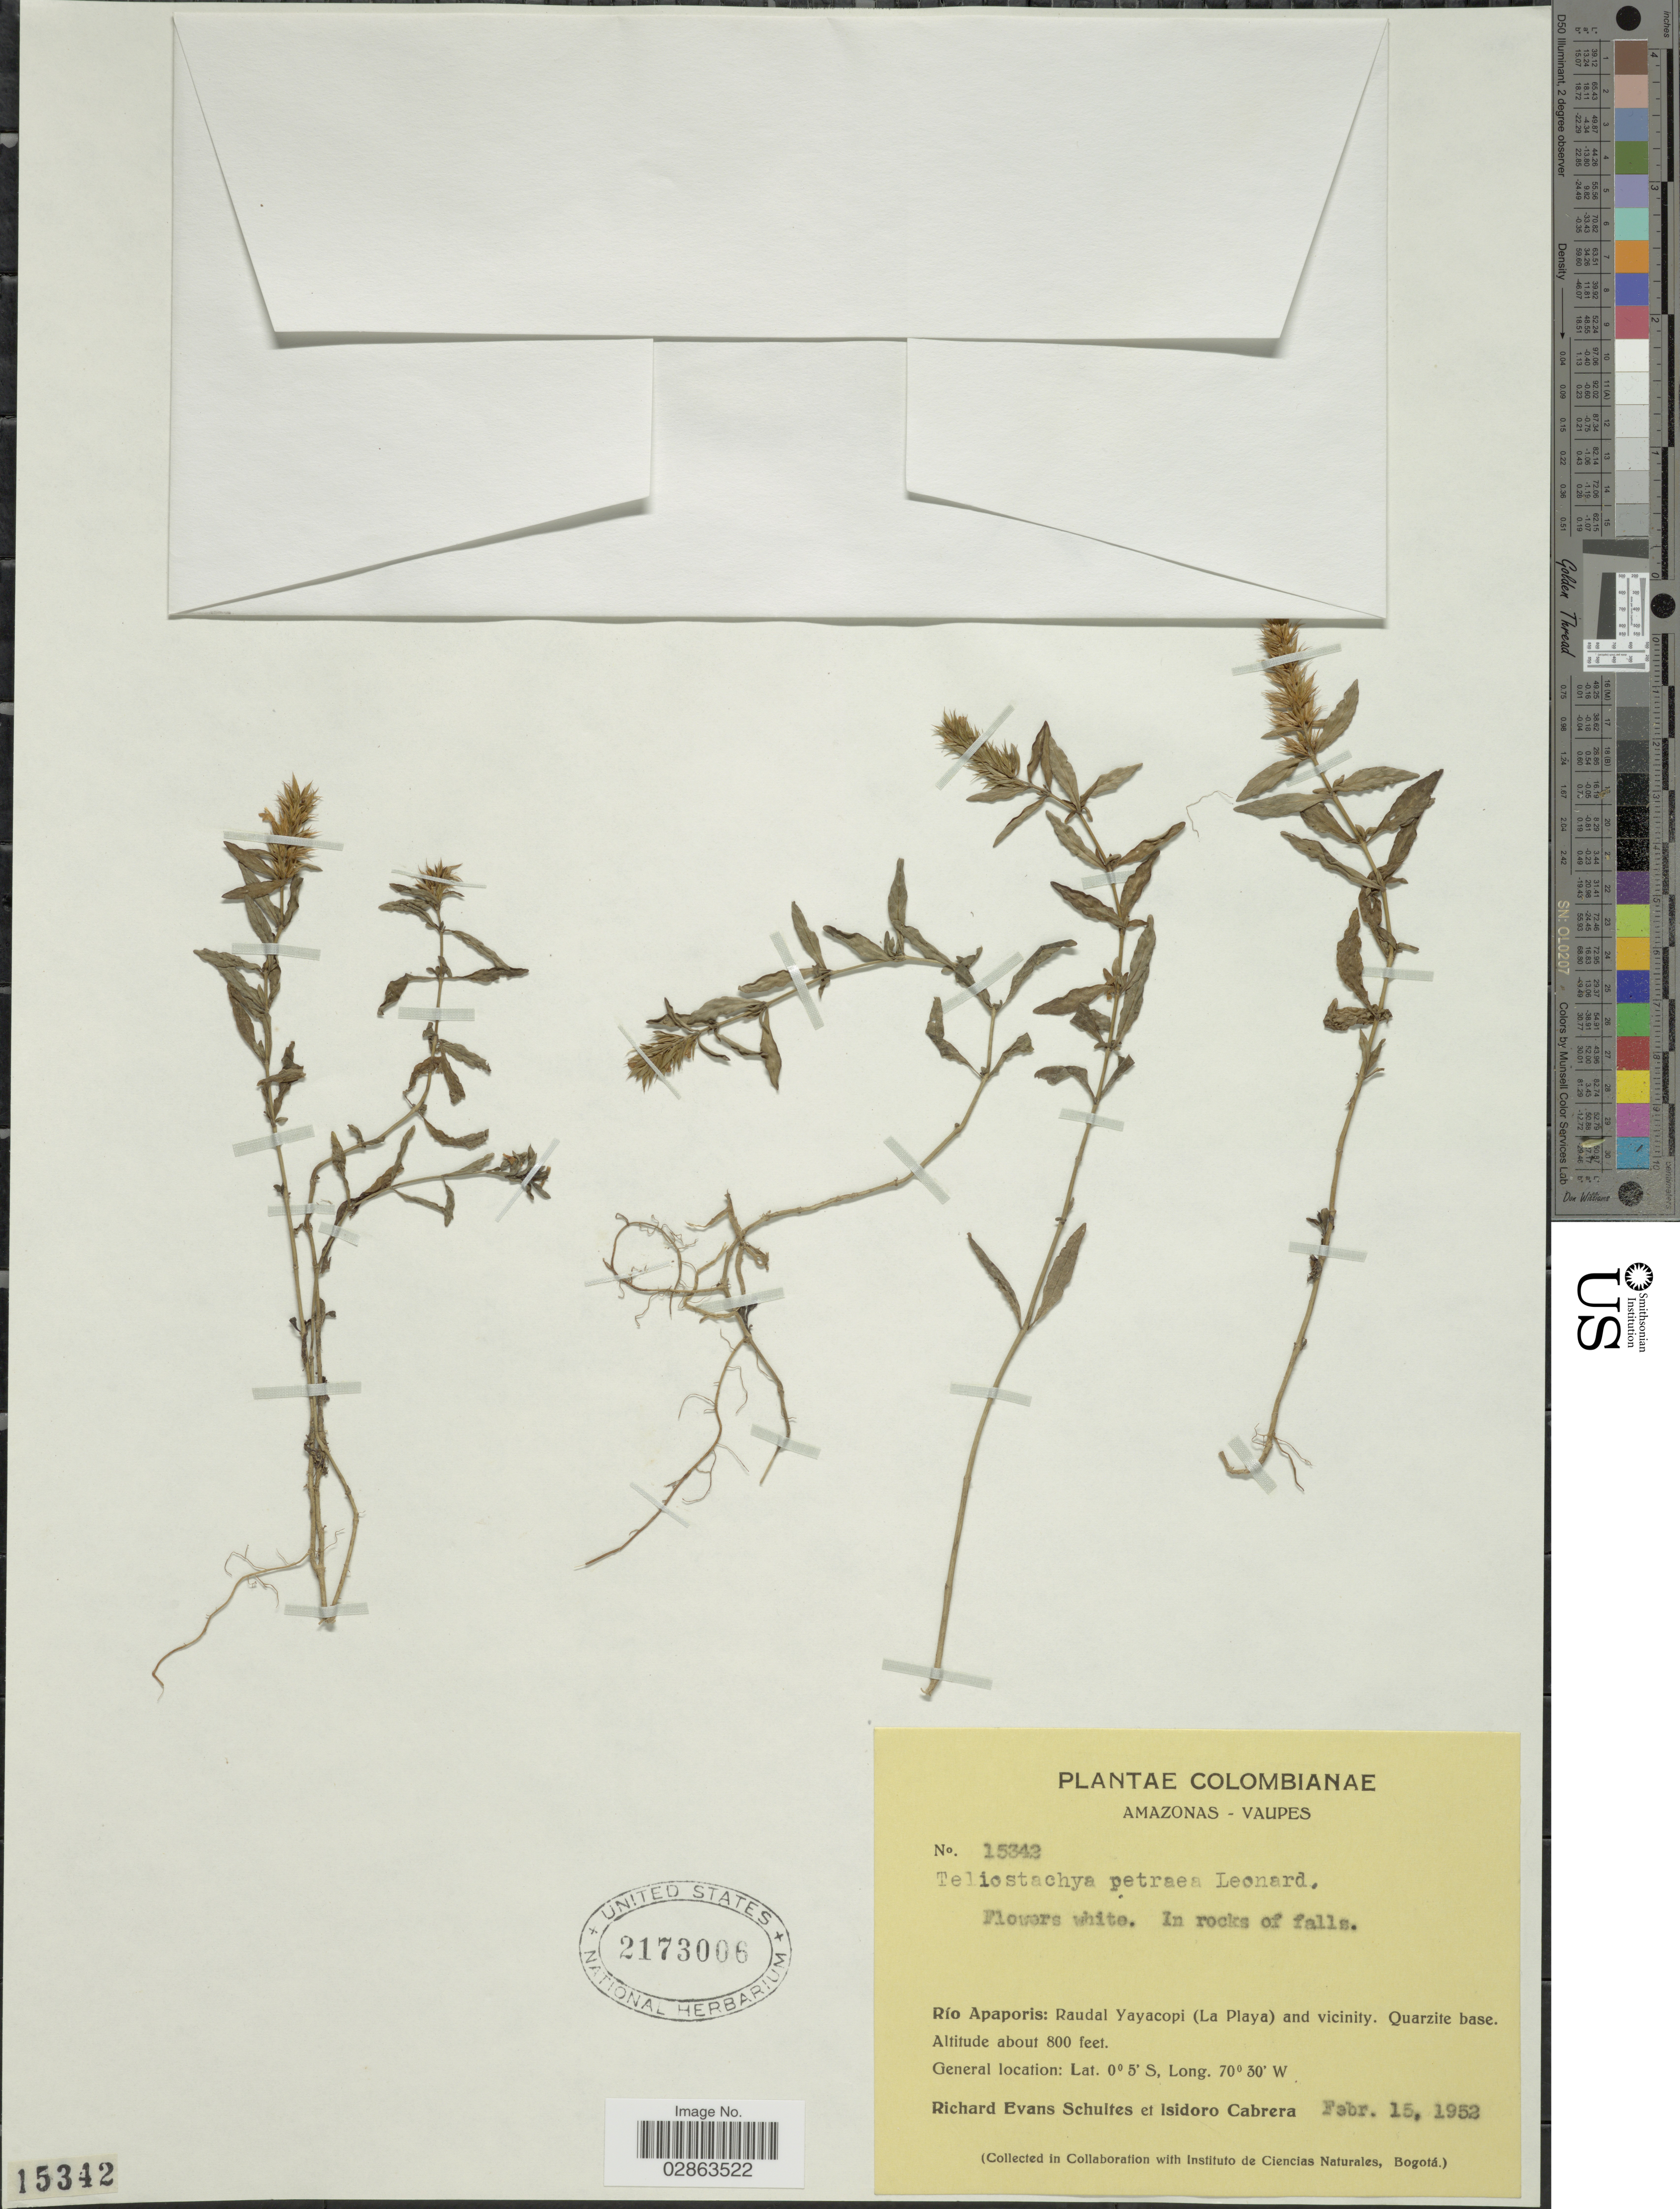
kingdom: Plantae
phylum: Tracheophyta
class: Magnoliopsida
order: Lamiales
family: Acanthaceae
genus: Teliostachya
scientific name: Teliostachya petraea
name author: Leonard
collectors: R. E. Schultes & I. Cabrera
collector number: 15342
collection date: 1952-02-15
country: Colombia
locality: Amazonas-Vaupes. Río Apaporis: Raudal Yayacopi (La Playa) and vicinity. Quarzite base.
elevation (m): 244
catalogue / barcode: US 2173006